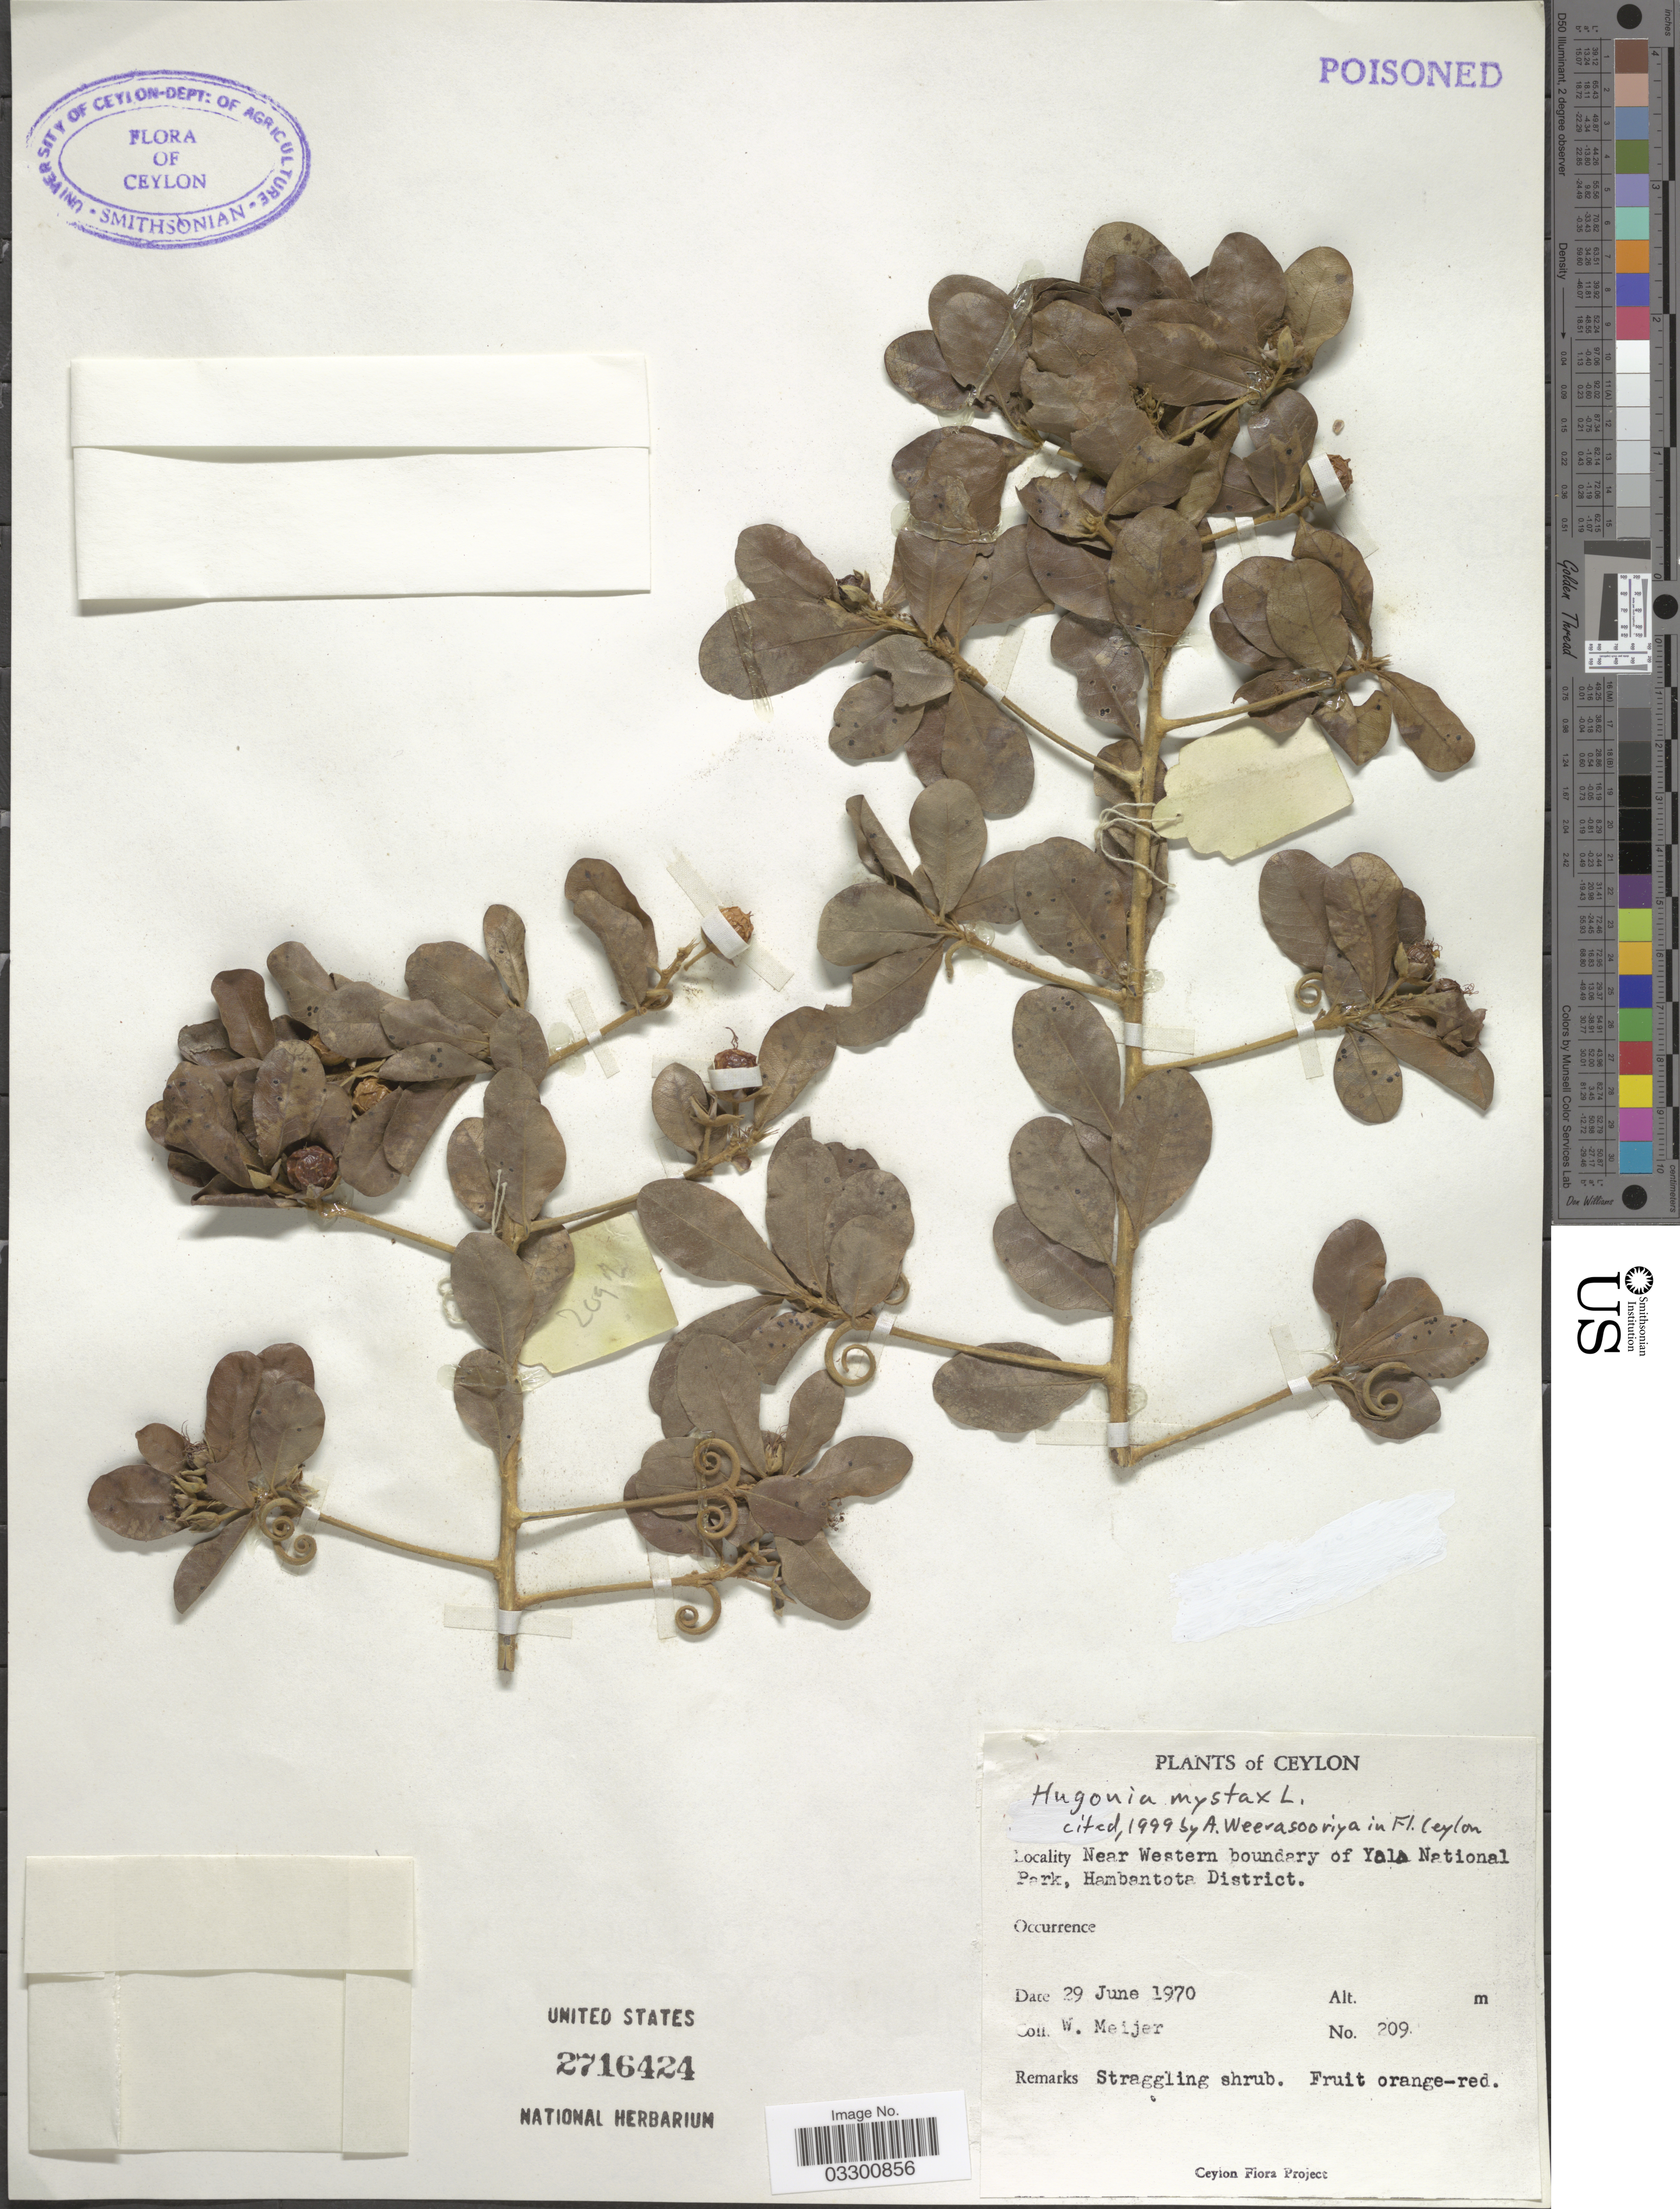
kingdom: Plantae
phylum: Tracheophyta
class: Magnoliopsida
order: Malpighiales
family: Linaceae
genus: Hugonia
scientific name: Hugonia mystax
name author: L.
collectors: W. Meijer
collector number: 209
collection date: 1970-06-29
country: Sri Lanka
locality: Ceylon, Near Western boundary of Yala National Park, Hambantota District.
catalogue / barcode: US 2716424